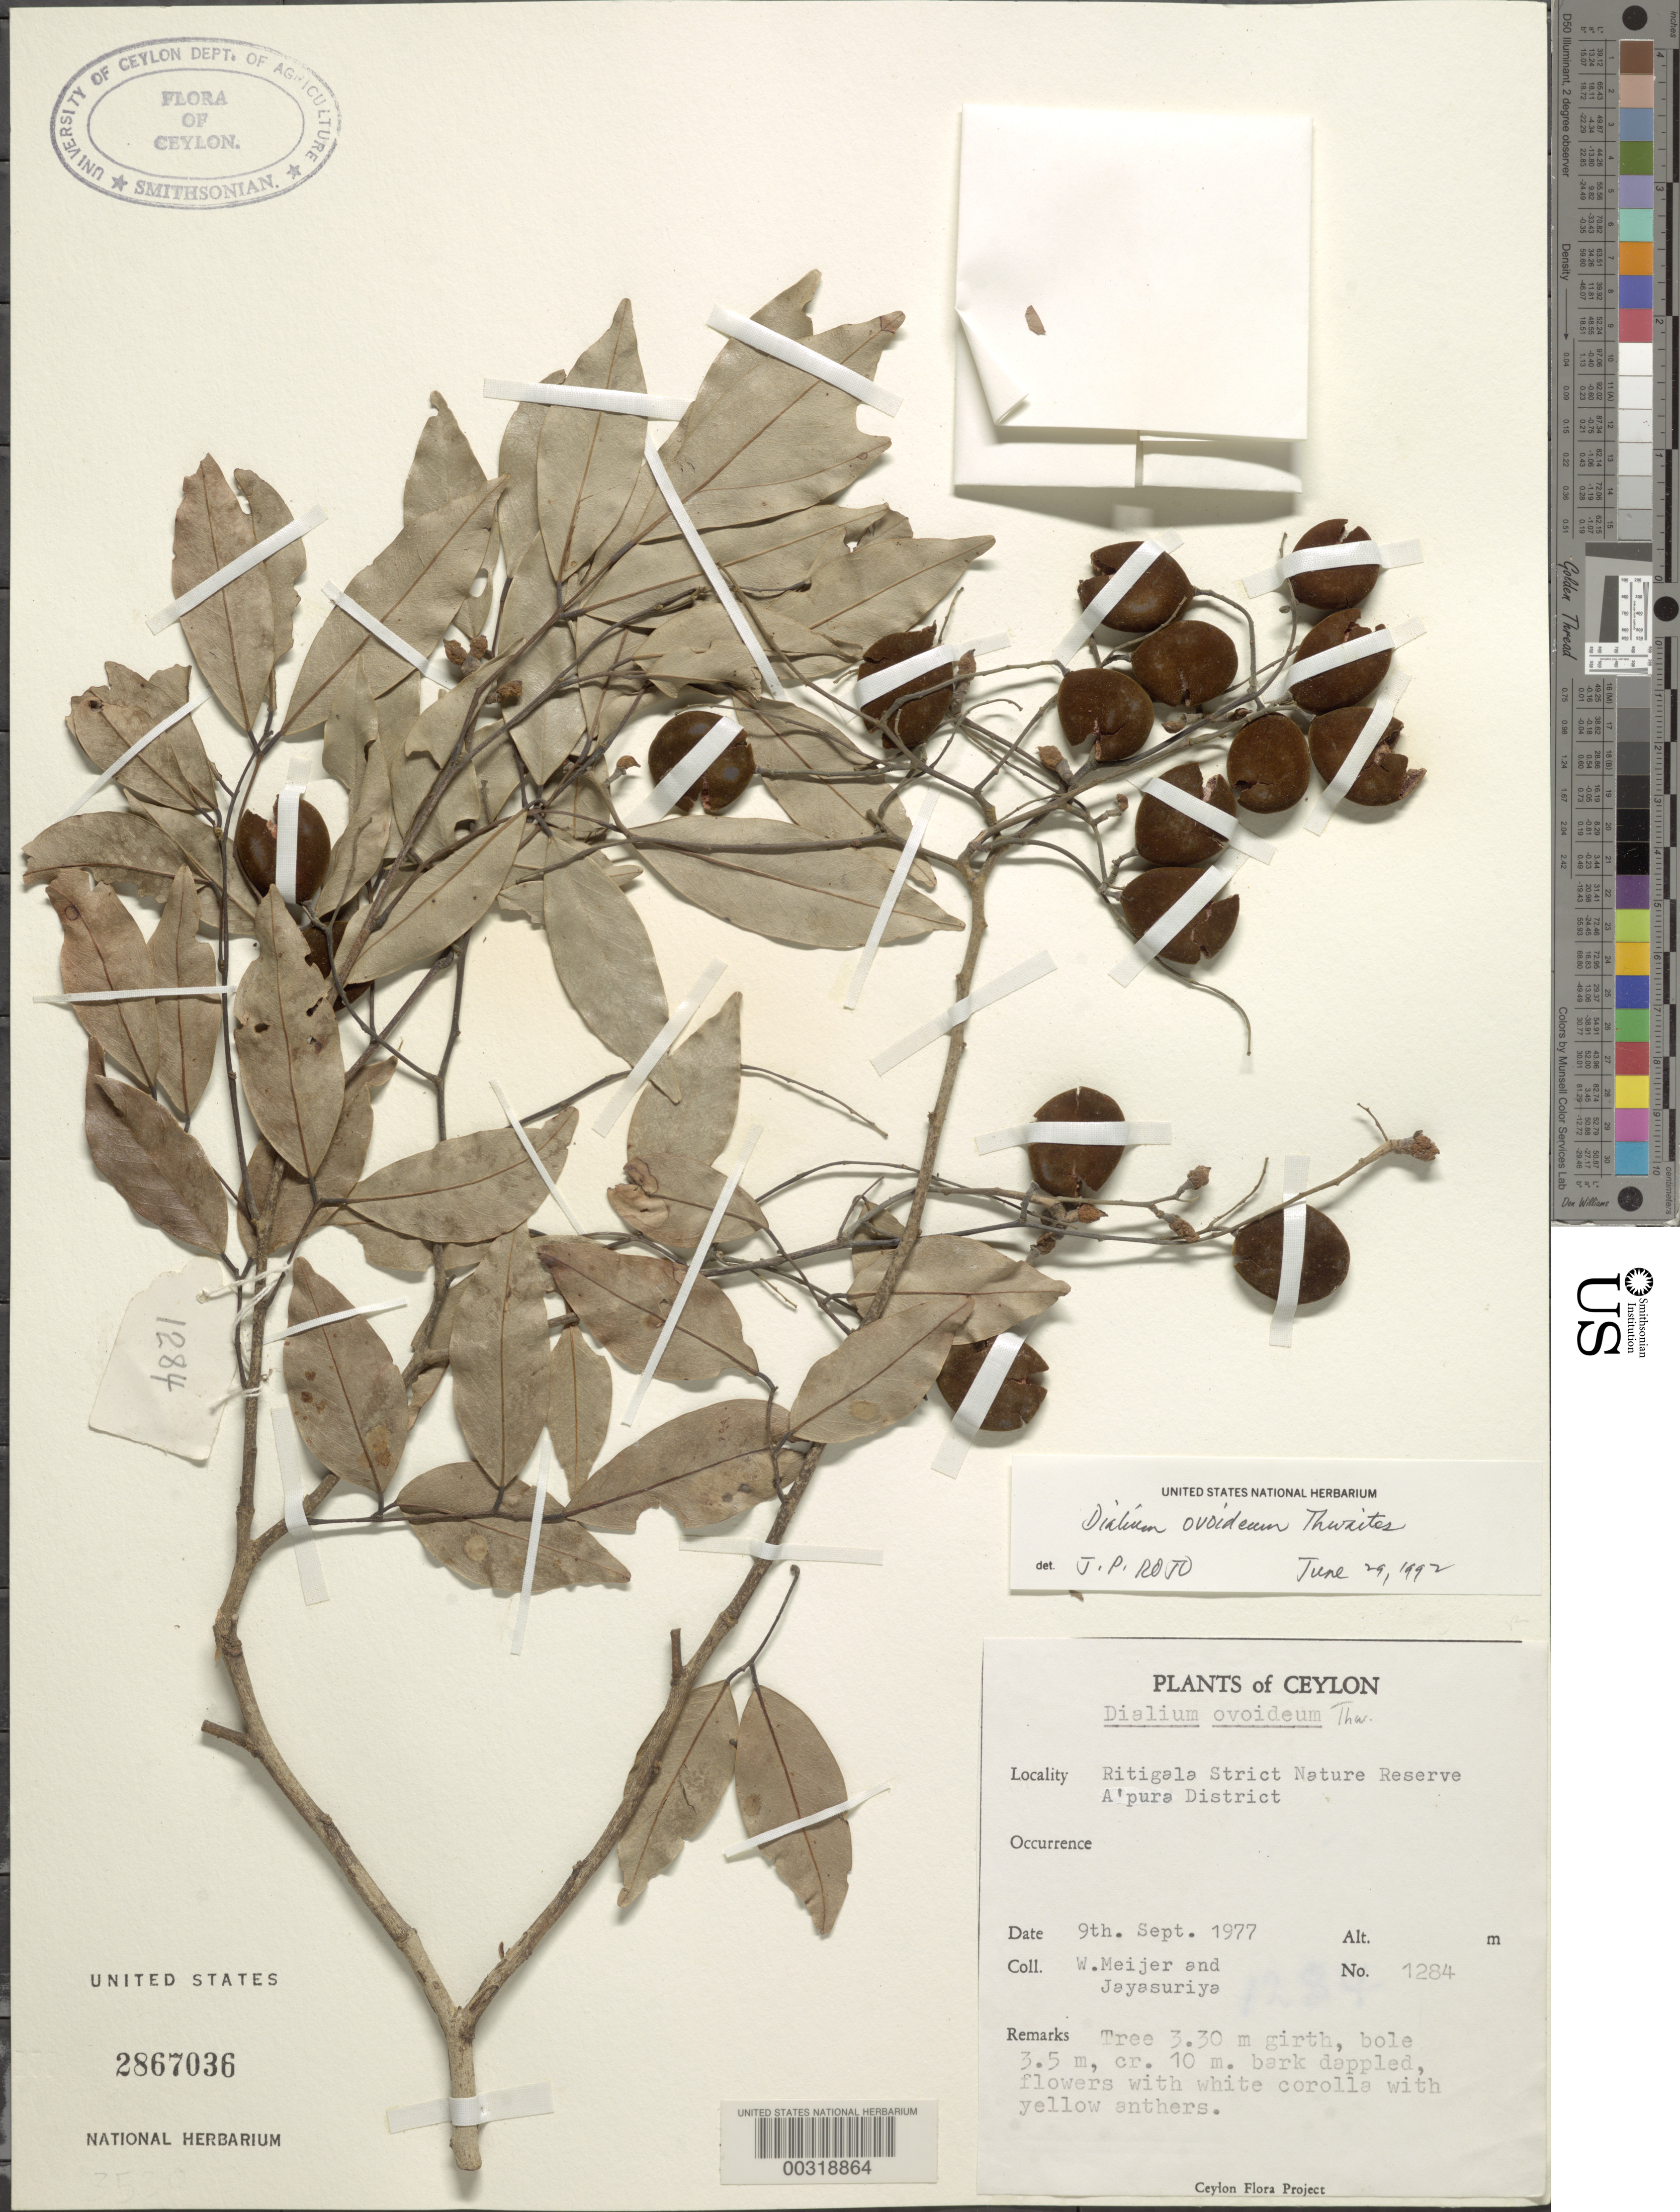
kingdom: Plantae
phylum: Tracheophyta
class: Magnoliopsida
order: Fabales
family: Fabaceae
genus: Dialium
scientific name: Dialium ovoideum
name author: Thwaites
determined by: Rojo, Justo P., (L), Nationaal Herbarium Nederland, Leiden University branch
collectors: W. Meijer & A. H. Jayasuriya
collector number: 1284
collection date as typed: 09 Sep 1977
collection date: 1977-09-09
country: Sri Lanka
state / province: North Central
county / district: A'pure Dist.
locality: Ritigala strict nature reserve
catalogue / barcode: US 2867036